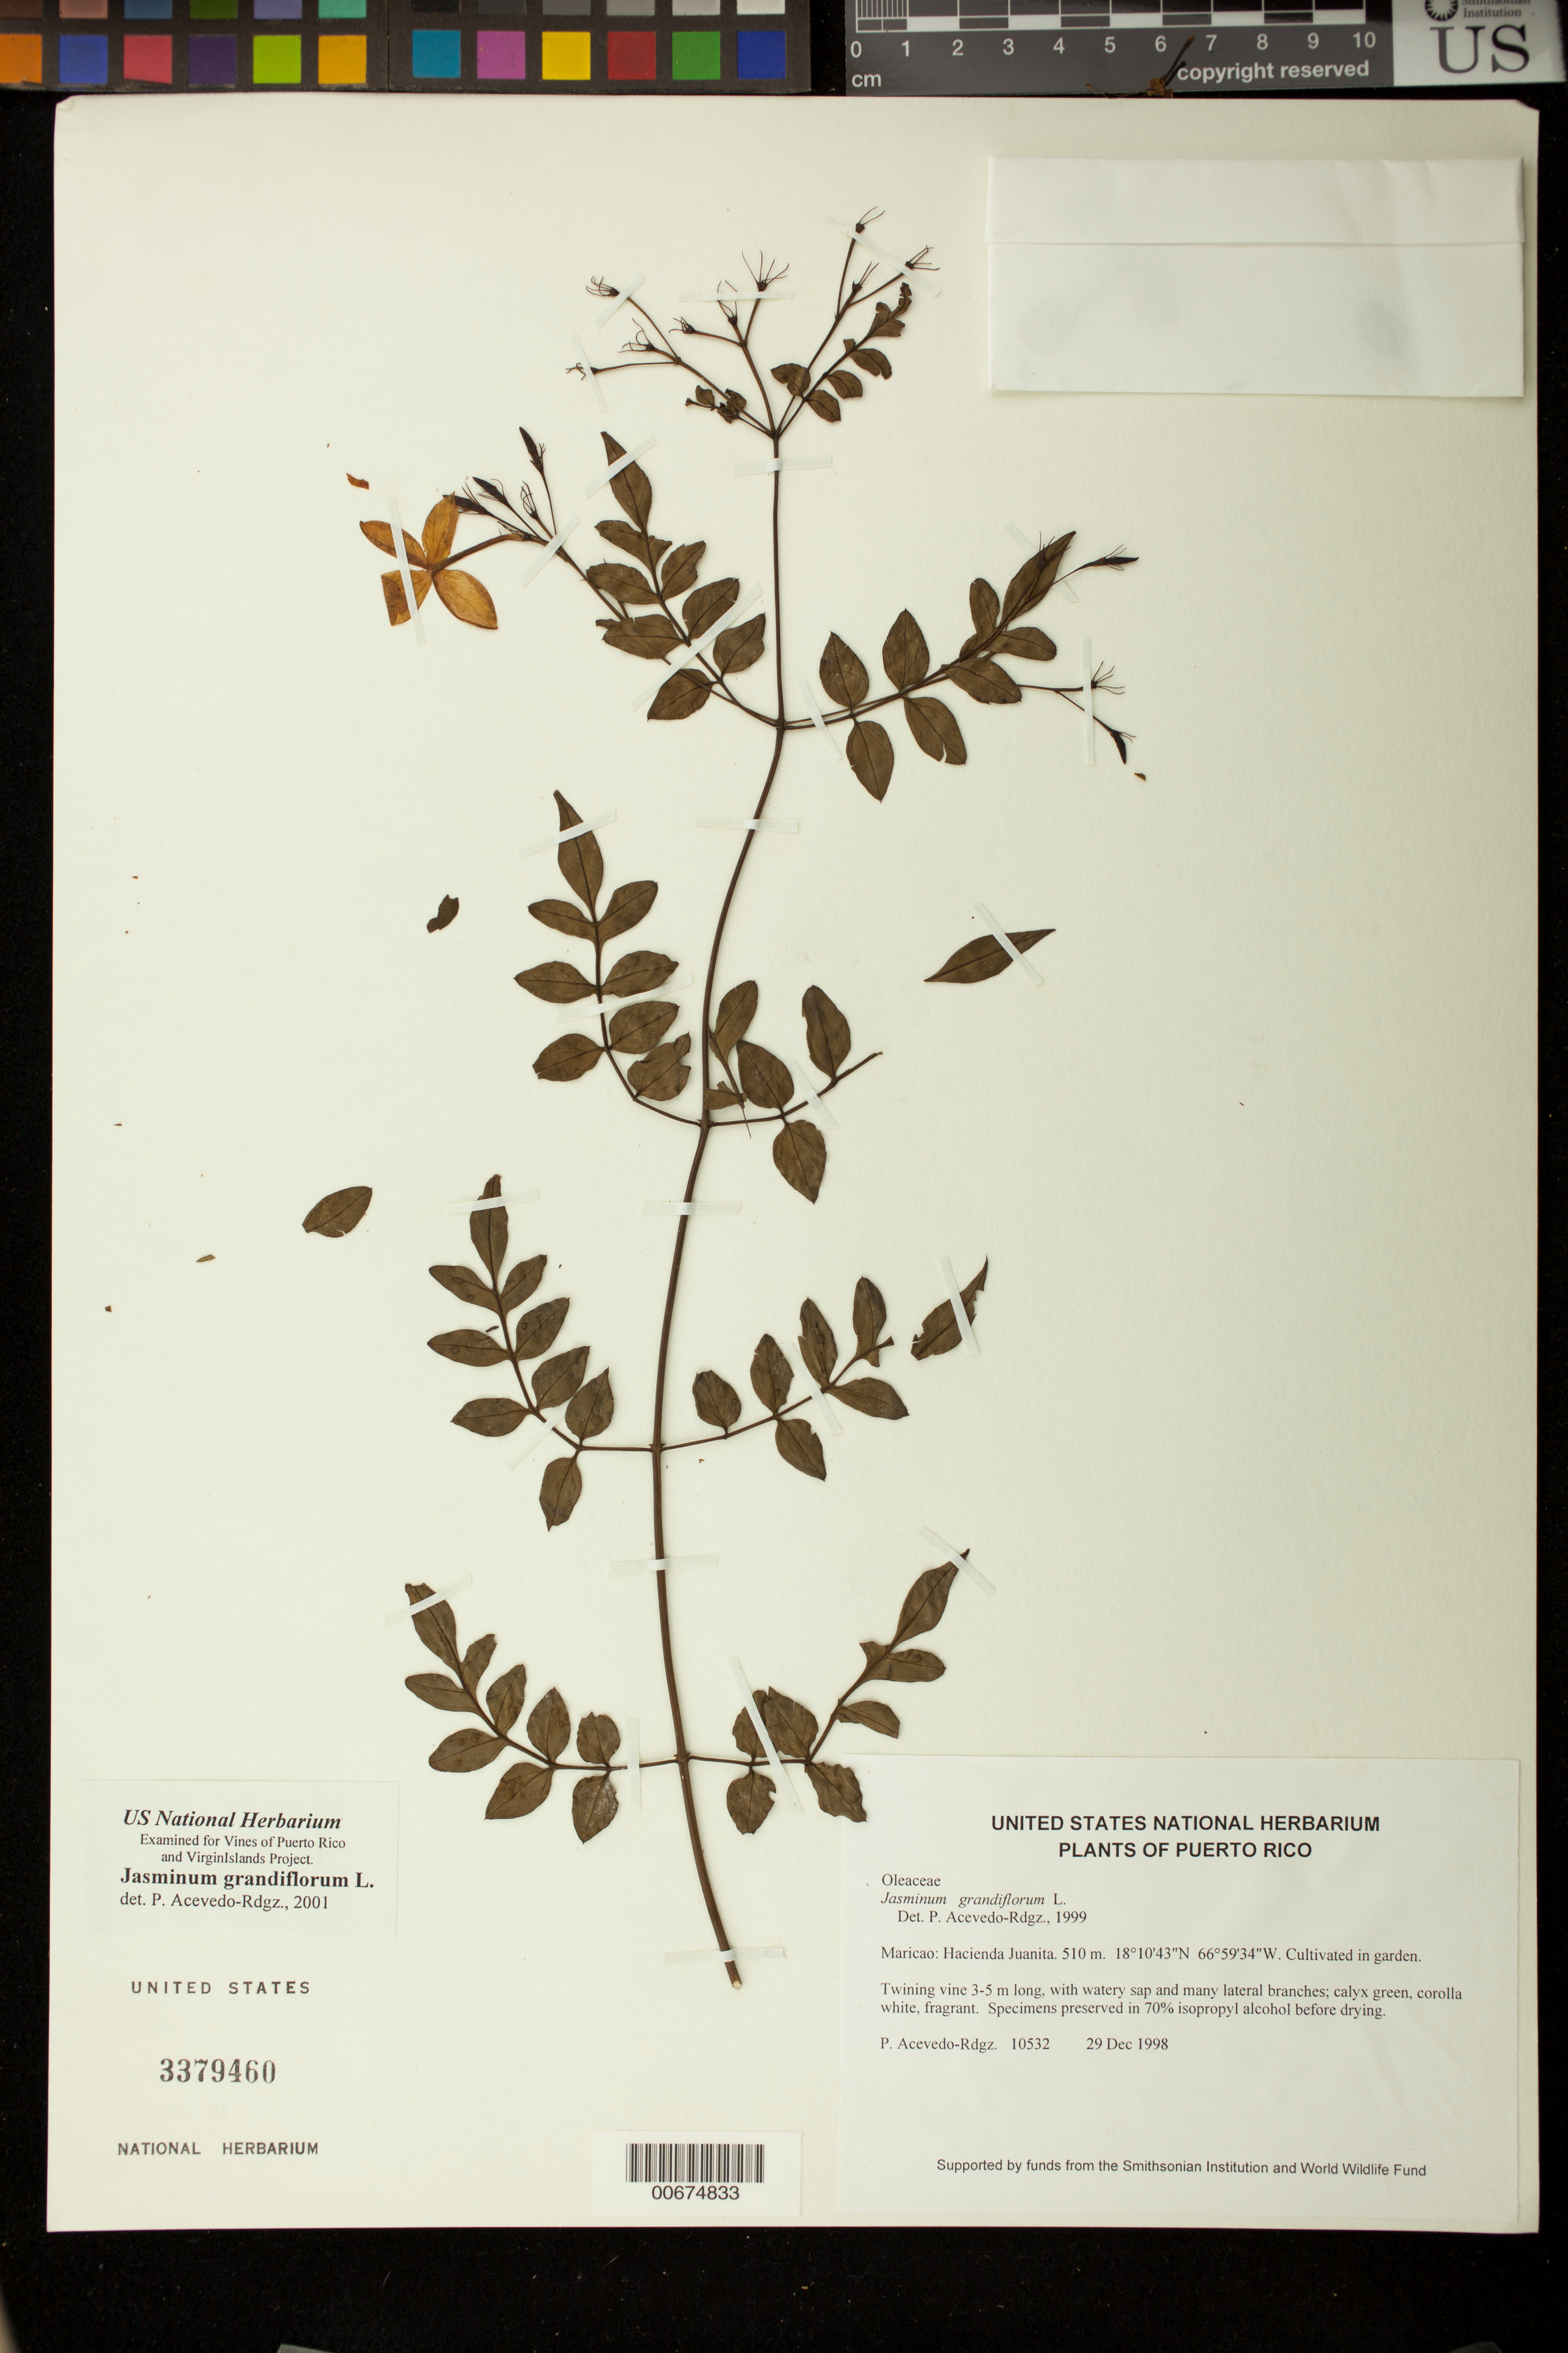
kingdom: Plantae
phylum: Tracheophyta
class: Magnoliopsida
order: Lamiales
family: Oleaceae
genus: Jasminum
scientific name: Jasminum grandiflorum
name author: L.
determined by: Acevedo-Rodríguez, P., (BOT), Smithsonian Institution - National Museum of Natural History (UNITED STATES)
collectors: P. Acevedo-Rodr.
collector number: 10532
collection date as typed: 29 Dec 1998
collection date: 1998-12-29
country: Puerto Rico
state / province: Maricao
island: Puerto Rico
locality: Maricao: Hacienda Juanita.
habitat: Cultivated in garden.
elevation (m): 510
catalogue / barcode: US 3379460